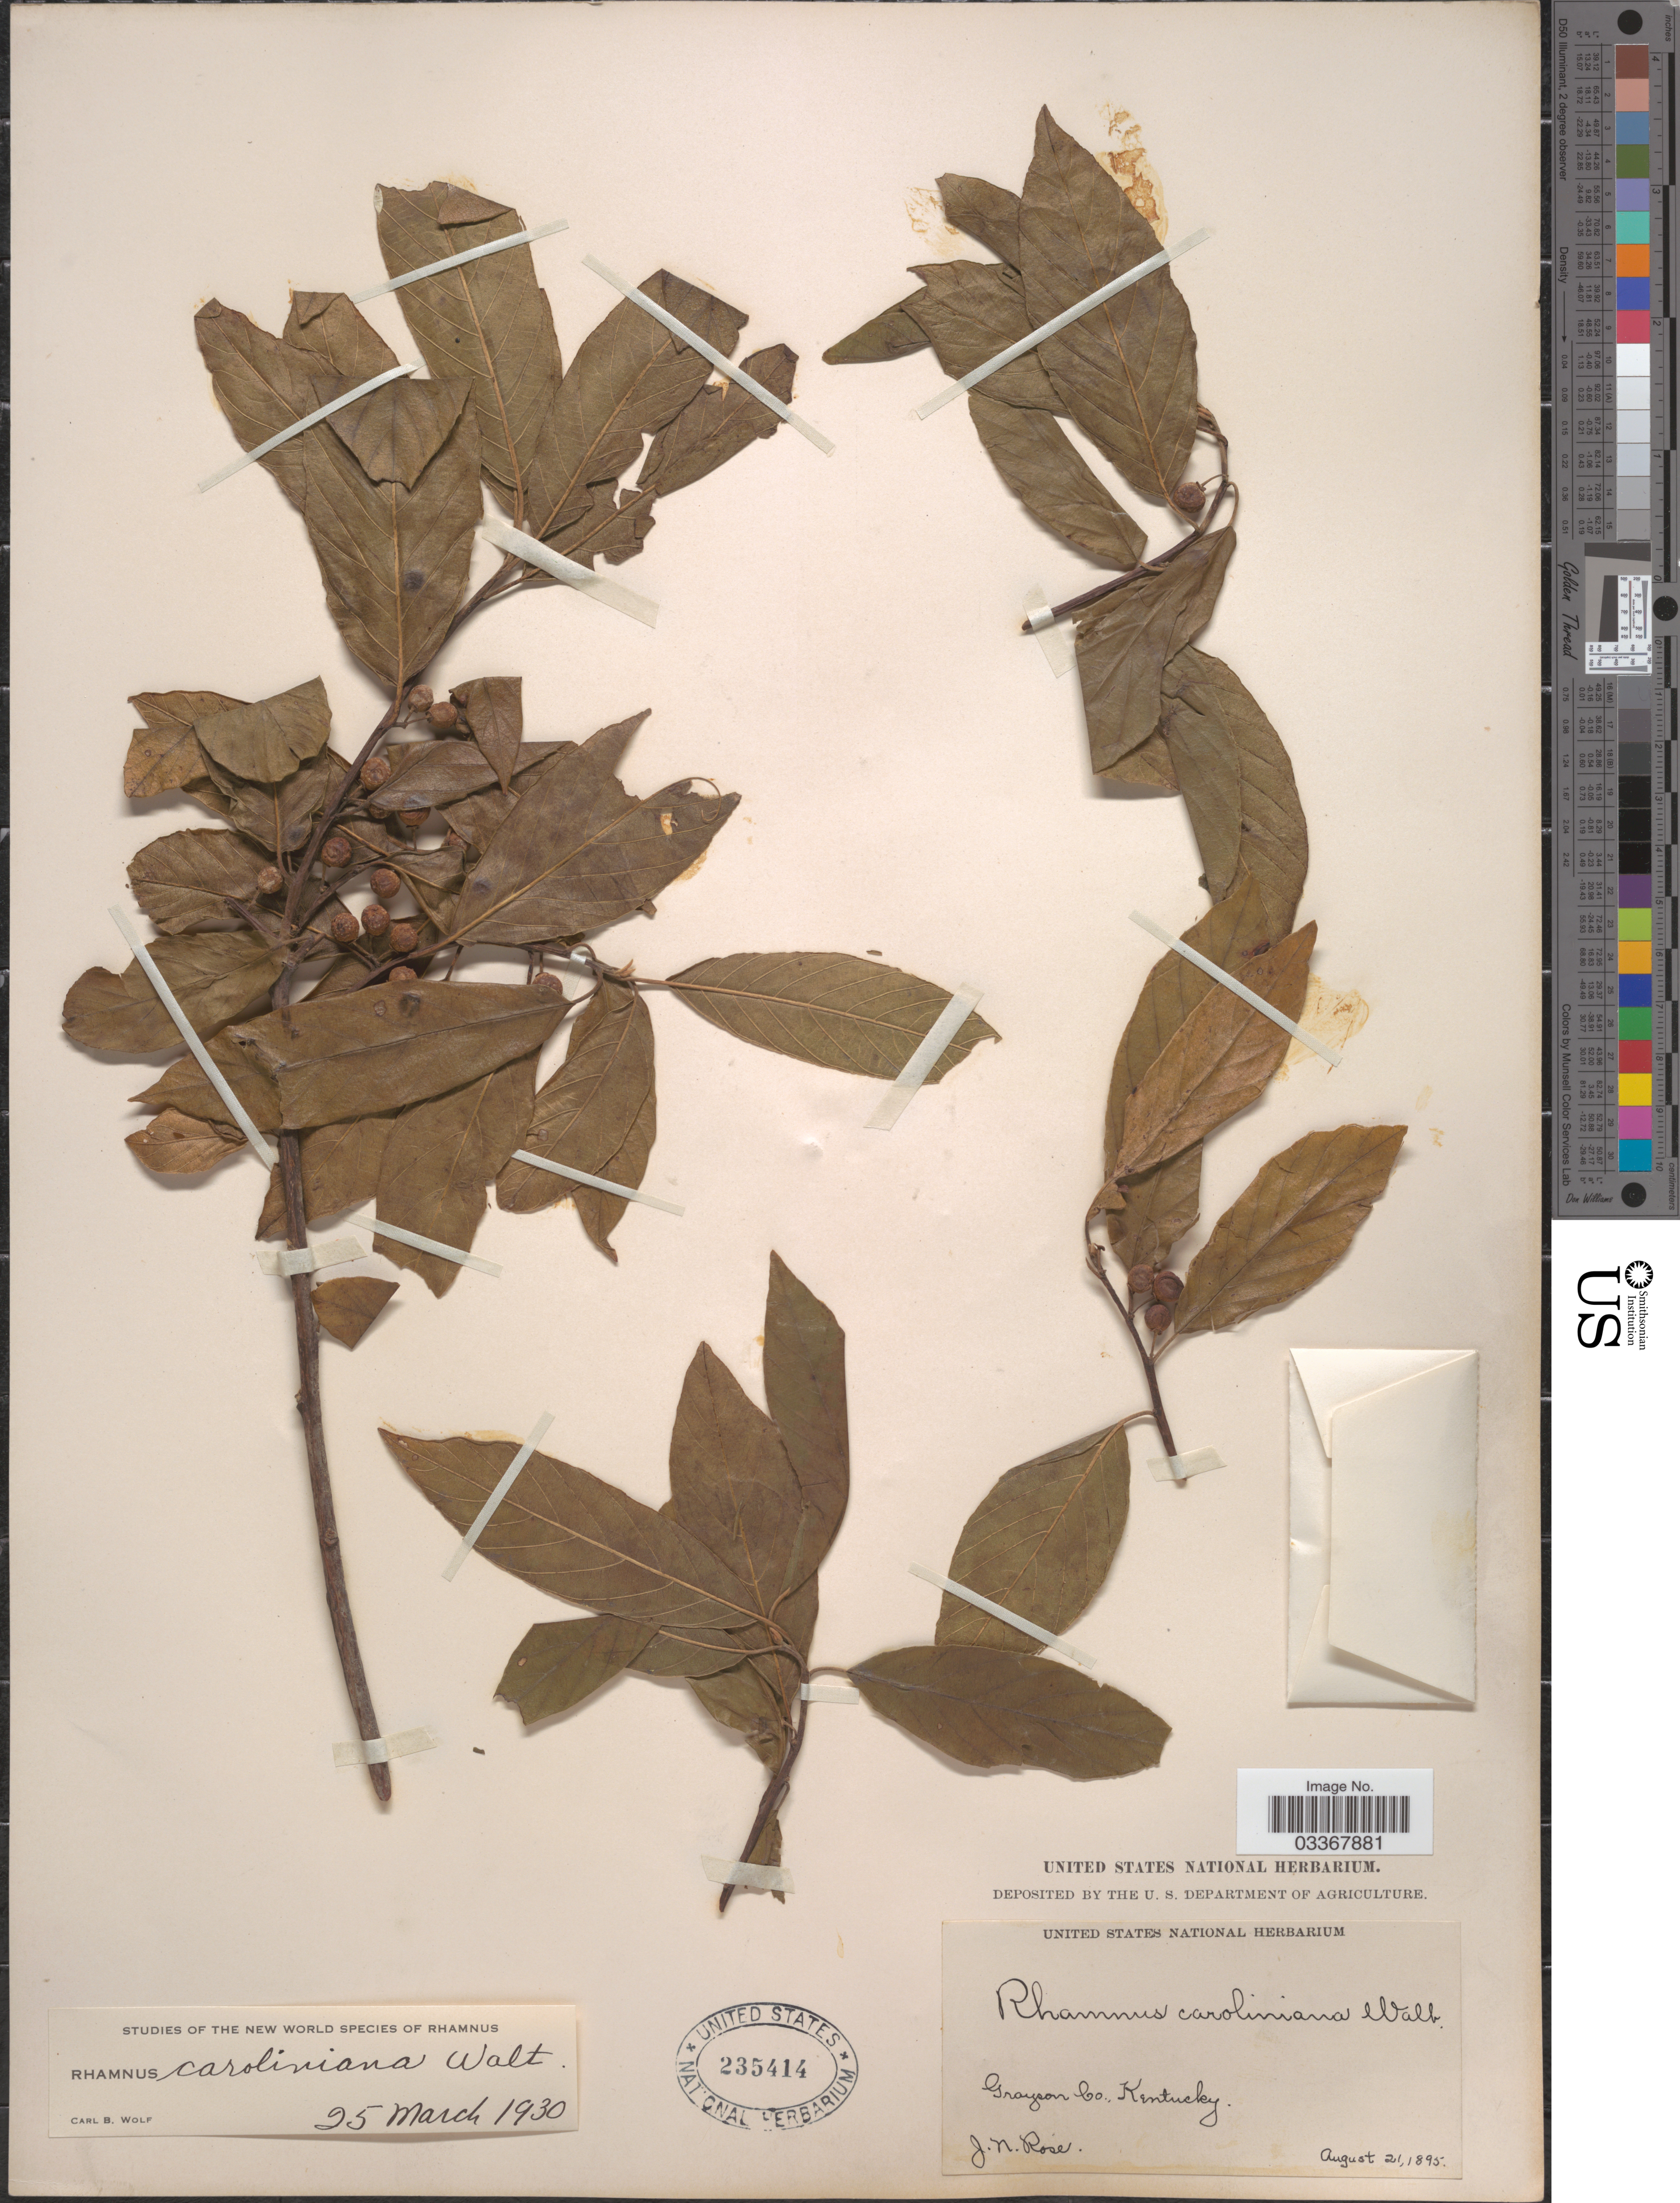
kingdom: Plantae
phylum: Tracheophyta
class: Magnoliopsida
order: Rosales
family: Rhamnaceae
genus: Frangula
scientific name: Frangula caroliniana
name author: (Walter) A. Gray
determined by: Strong, Mark T., (BOT), Smithsonian Institution - National Museum of Natural History (UNITED STATES)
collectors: J. N. Rose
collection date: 1895-08-21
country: United States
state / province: Kentucky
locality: Grayson Co.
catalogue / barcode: US 235414